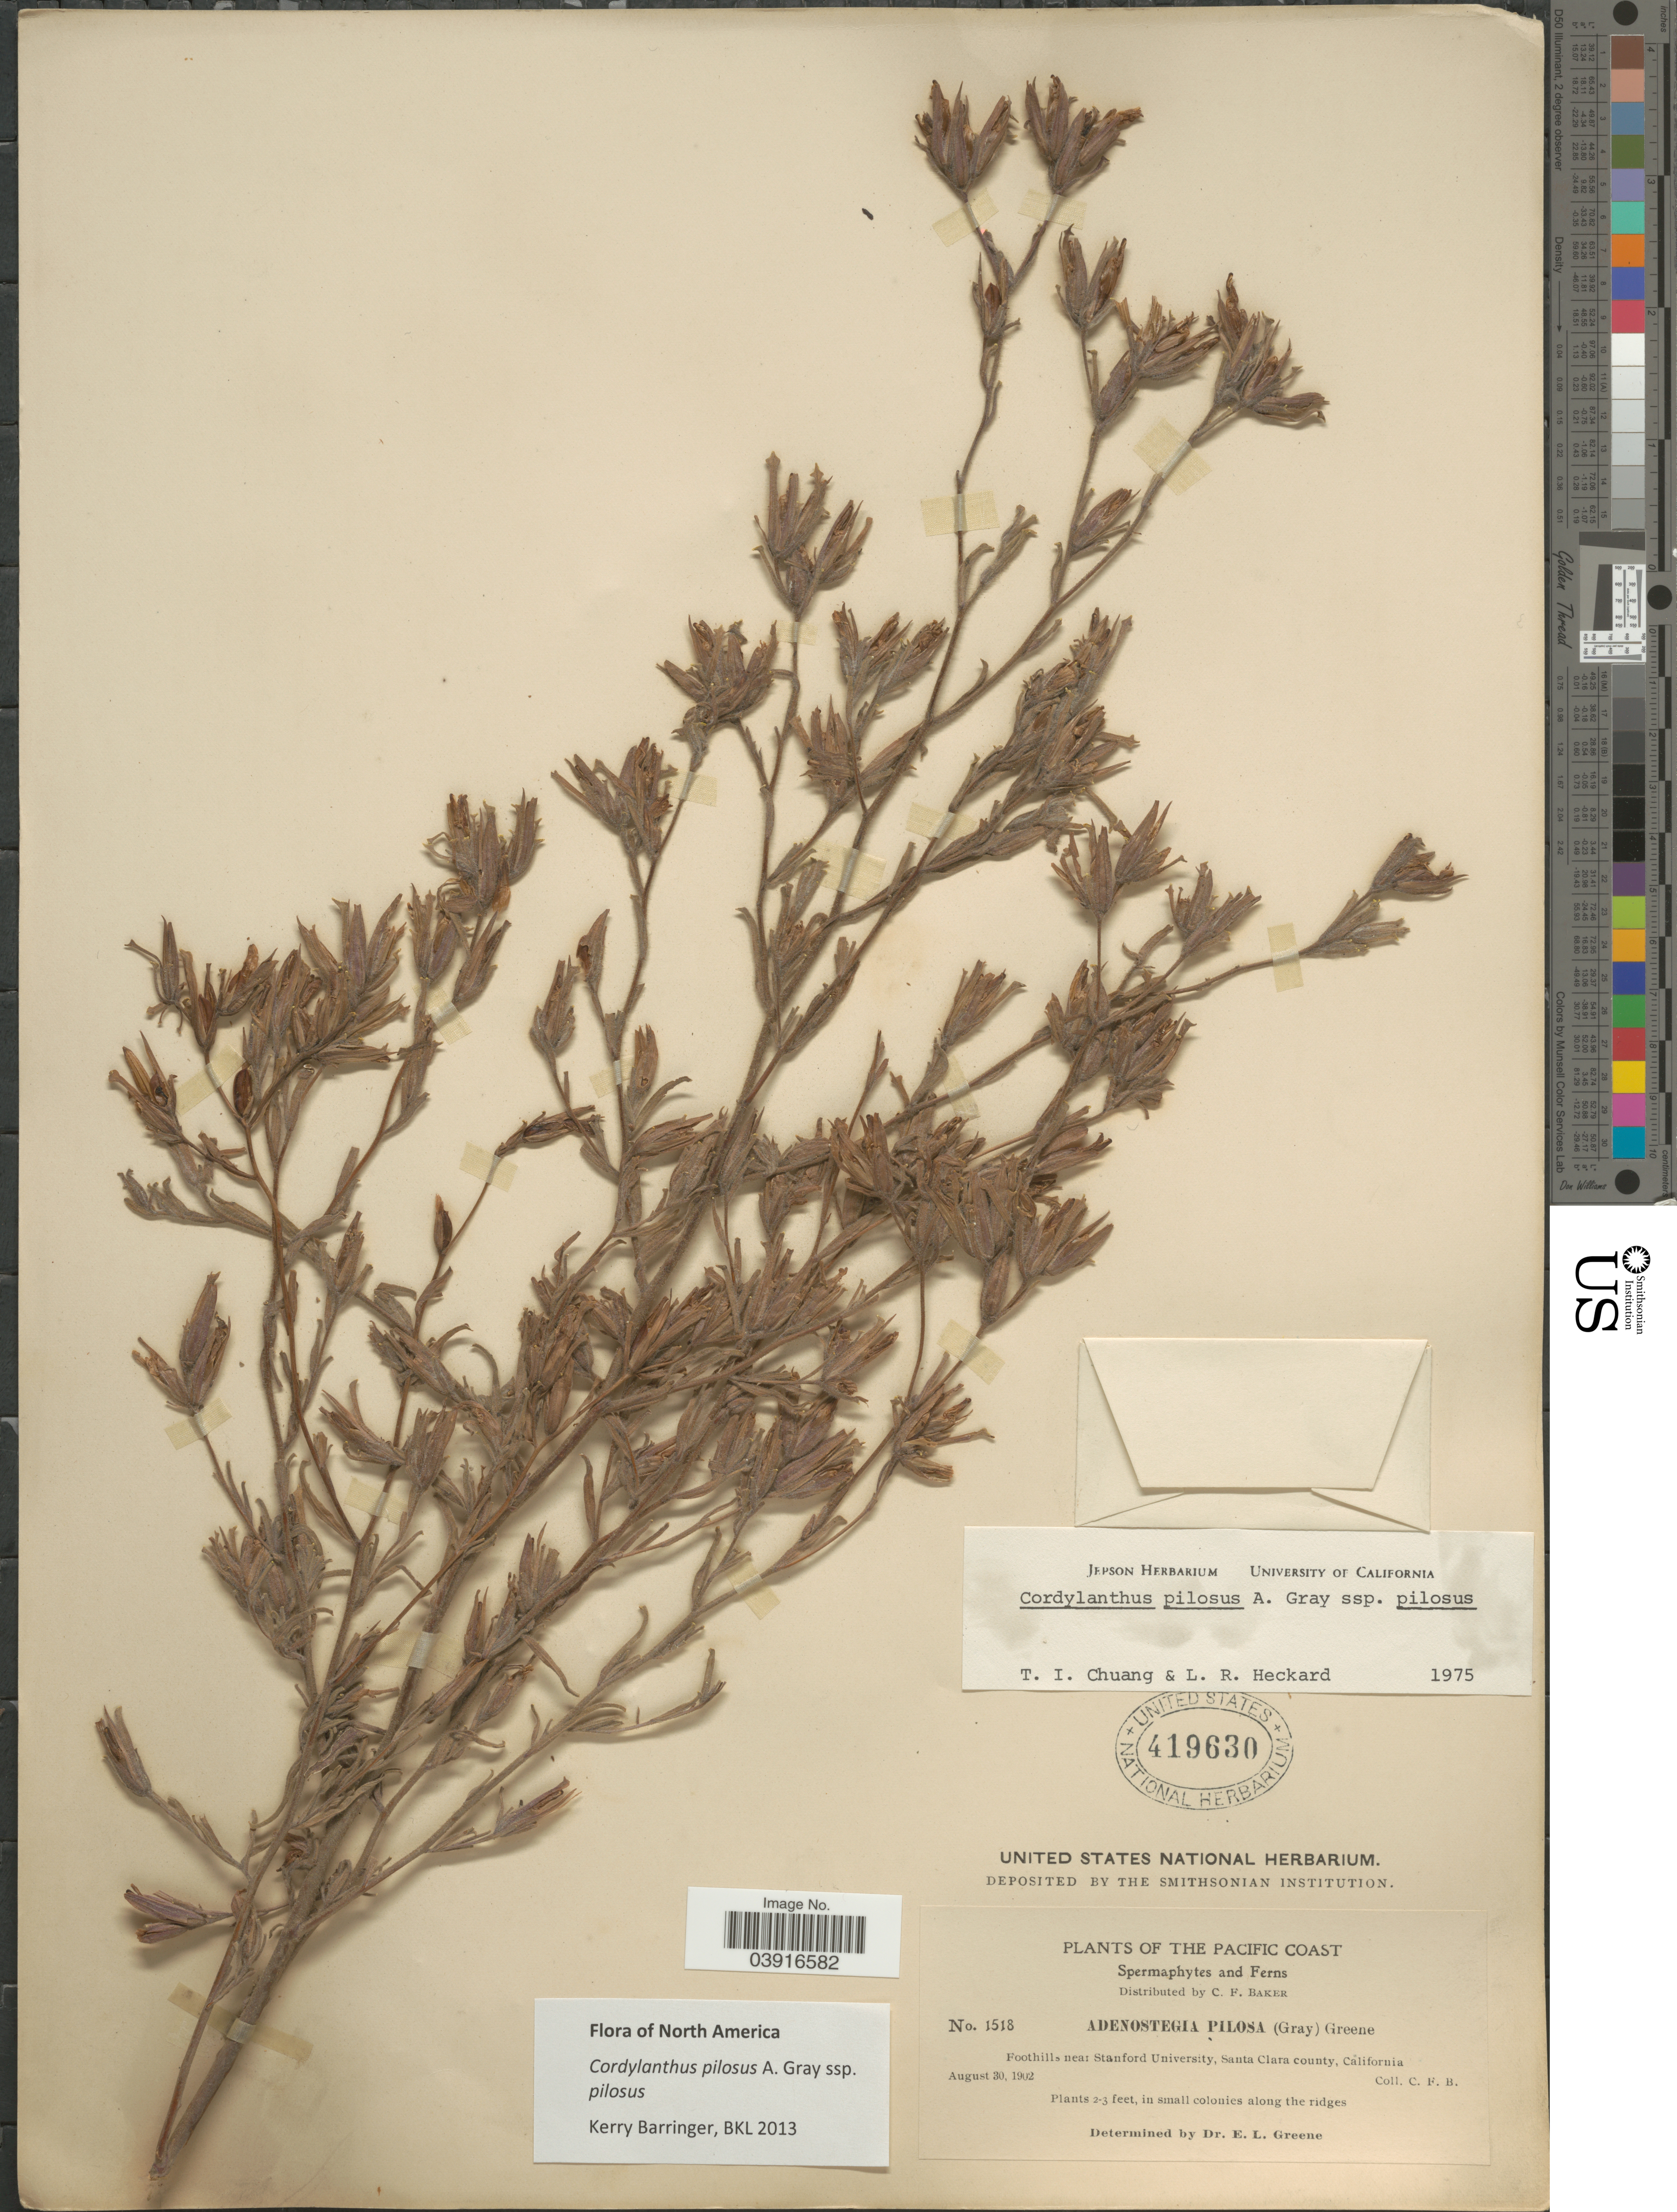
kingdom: Plantae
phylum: Tracheophyta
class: Magnoliopsida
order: Lamiales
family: Orobanchaceae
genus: Cordylanthus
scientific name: Cordylanthus pilosus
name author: A. Gray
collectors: C. F. Baker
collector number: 1518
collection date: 1902-08-30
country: United States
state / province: California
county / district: Santa Clara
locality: The Pacific Coast. Foothills near Stanford University, Santa Clara county.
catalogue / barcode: US 419630